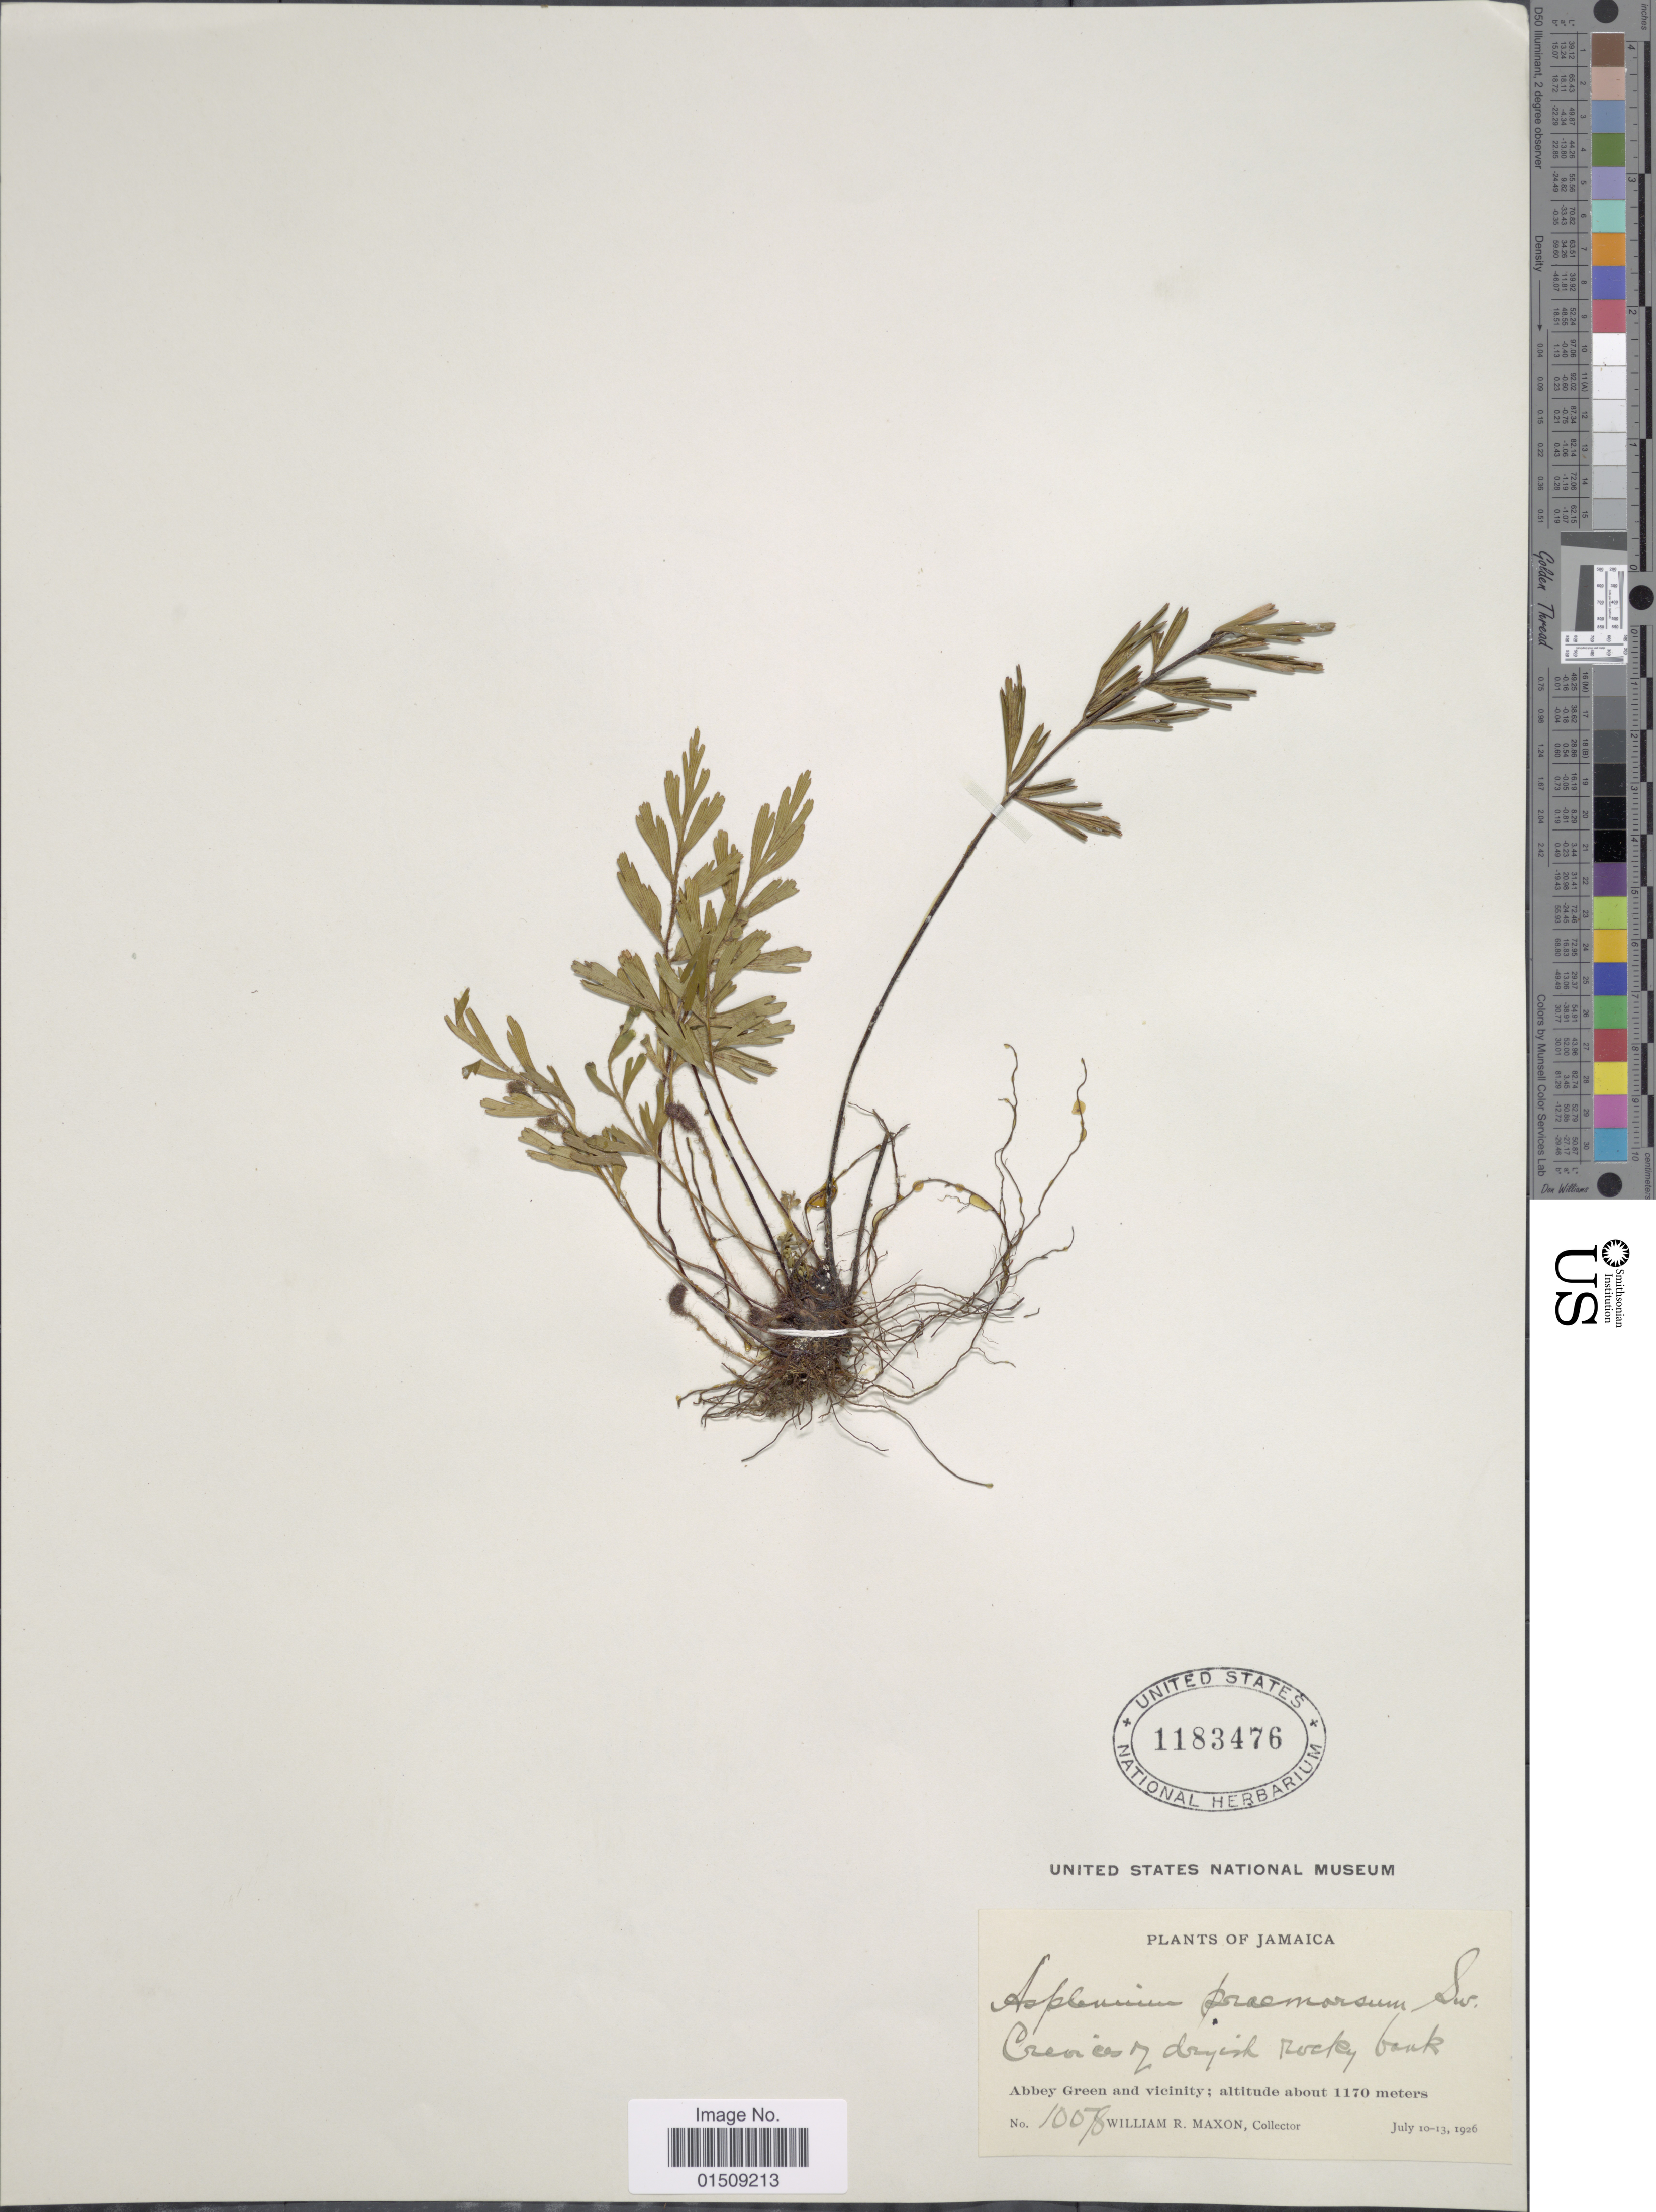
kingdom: Plantae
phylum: Tracheophyta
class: Polypodiopsida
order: Polypodiales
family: Aspleniaceae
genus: Asplenium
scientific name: Asplenium praemorsum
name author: Sw.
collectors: W. R. Maxon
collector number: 10078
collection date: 1926-07-10/1926-07-13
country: Jamaica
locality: Abbey Green and vicinity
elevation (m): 1170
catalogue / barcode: US 1183476